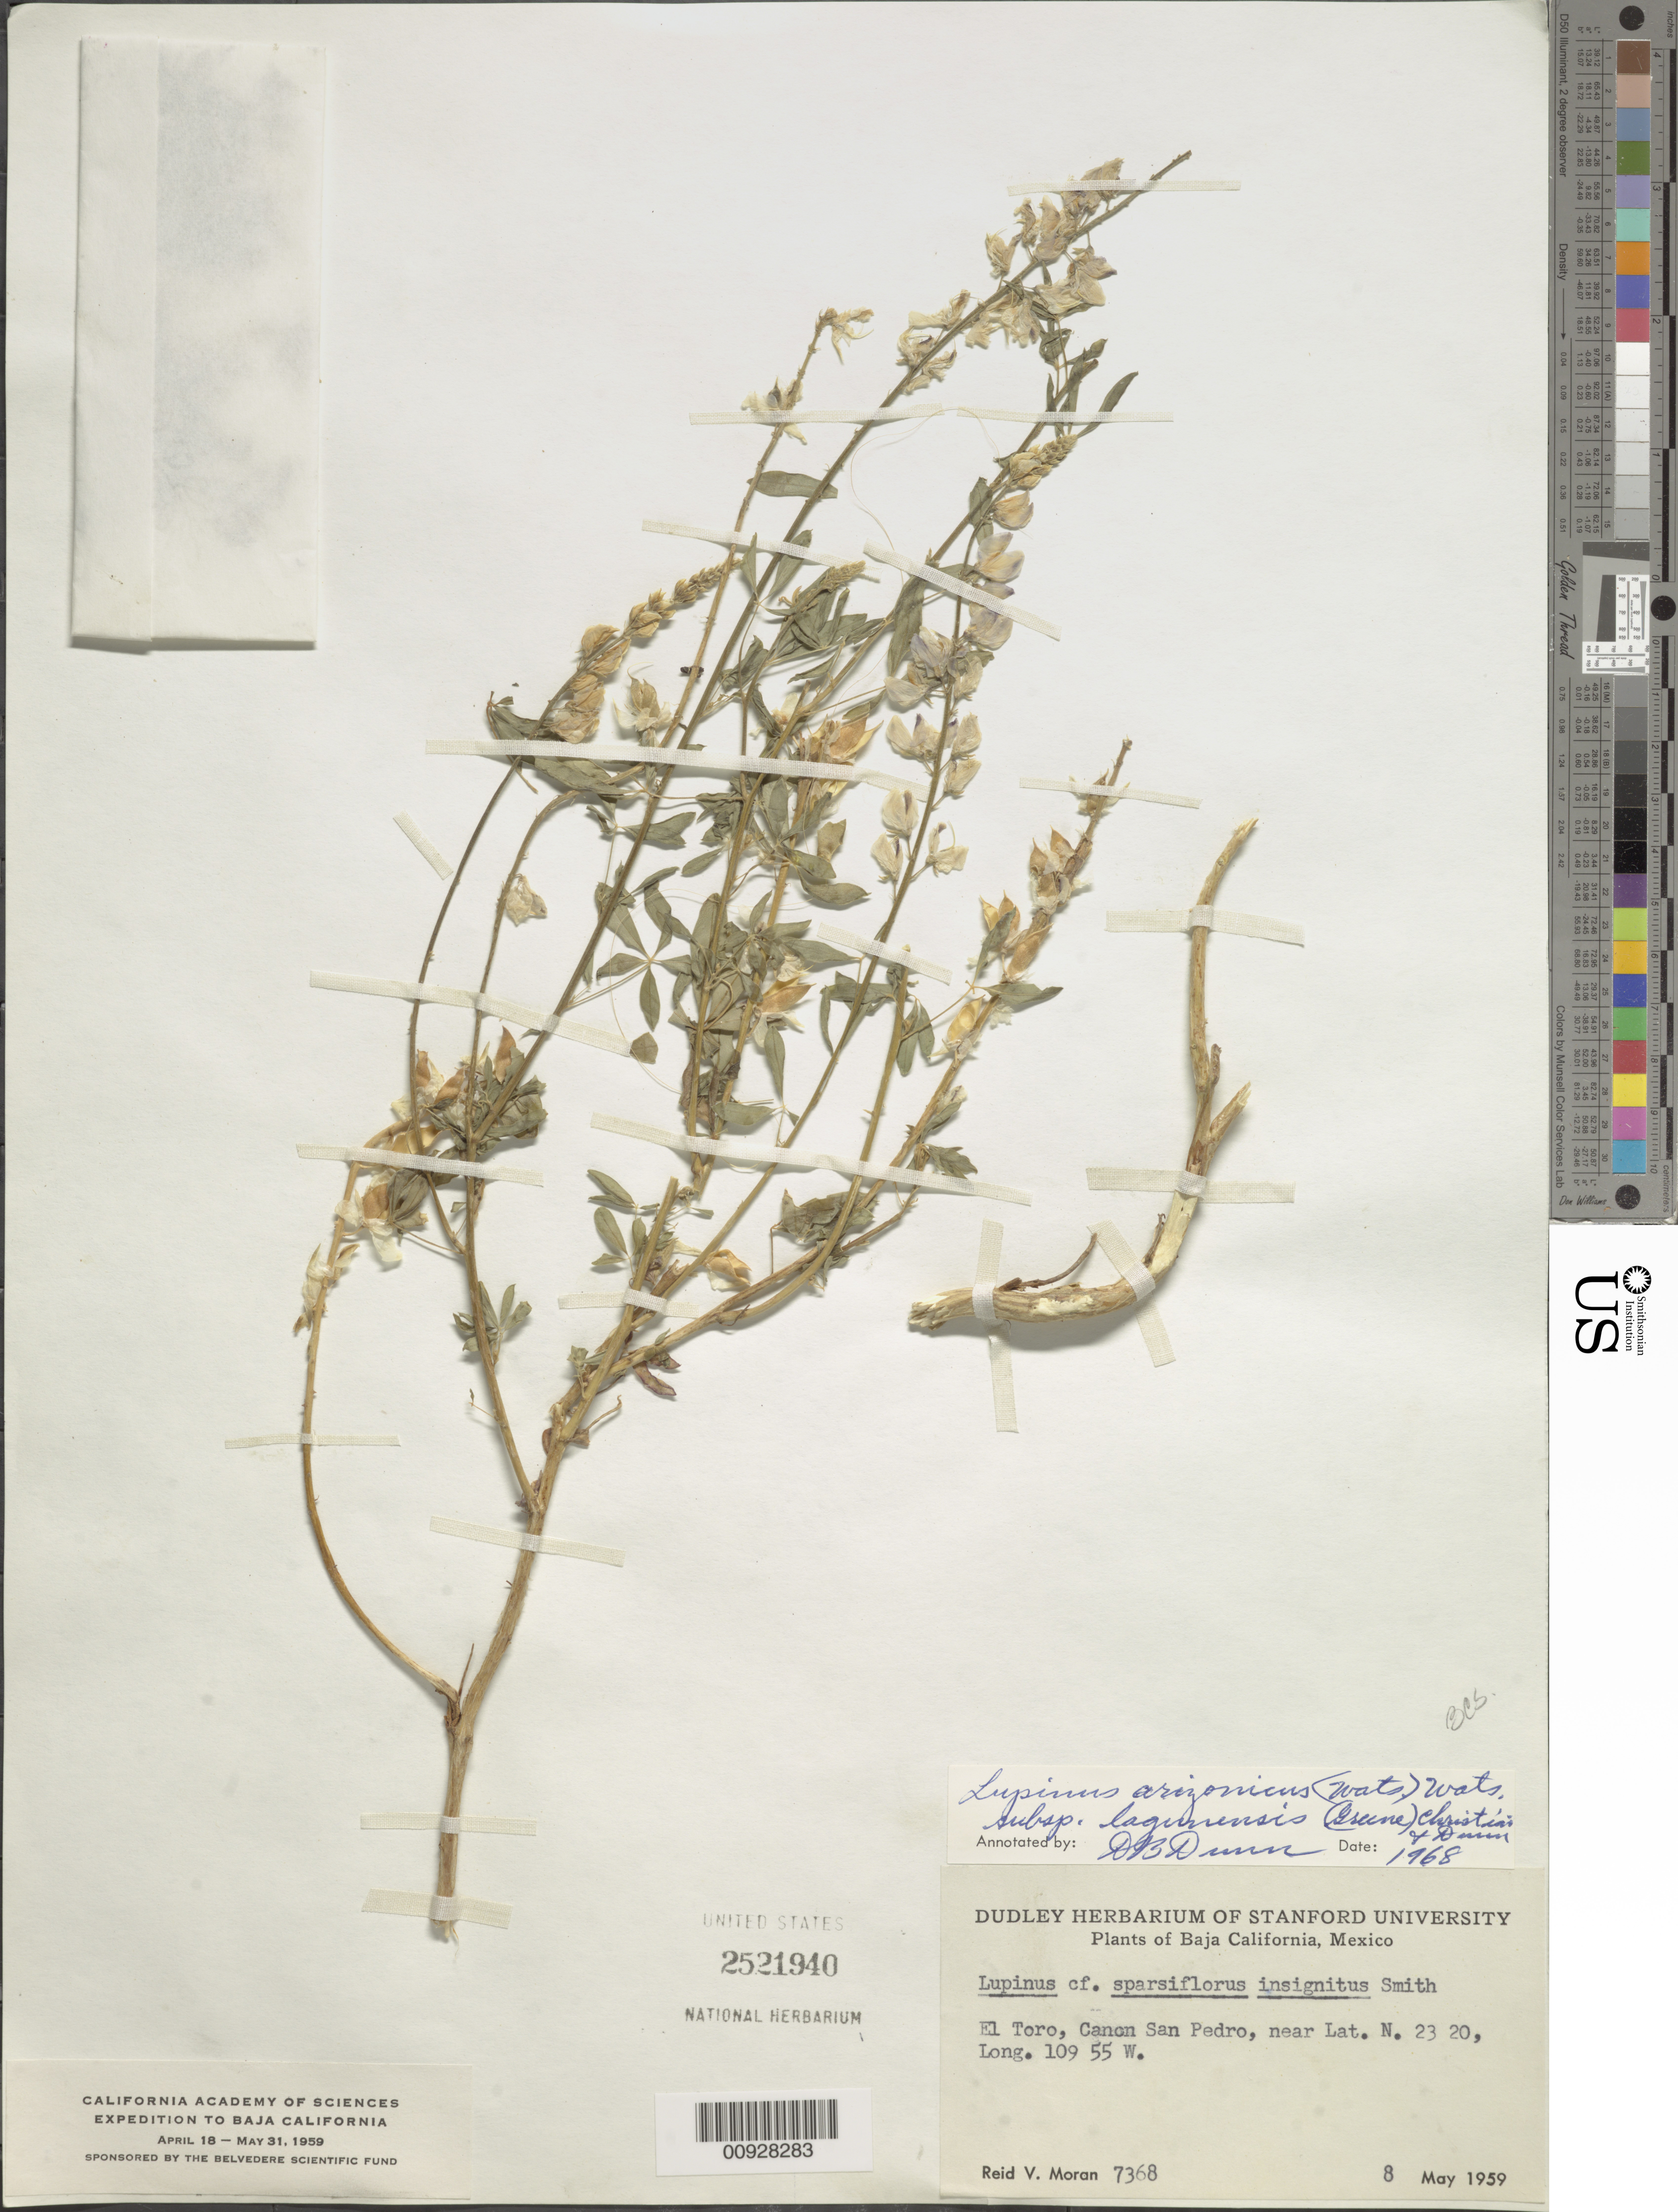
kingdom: Plantae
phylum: Tracheophyta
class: Magnoliopsida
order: Fabales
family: Fabaceae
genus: Lupinus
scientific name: Lupinus arizonicus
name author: (S. Watson) S. Watson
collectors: R. V. Moran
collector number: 7368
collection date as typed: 08 May 1959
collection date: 1959-05-08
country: Mexico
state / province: Baja California Sur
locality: El Toro, Cañon San Pedro.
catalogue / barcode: US 2521940